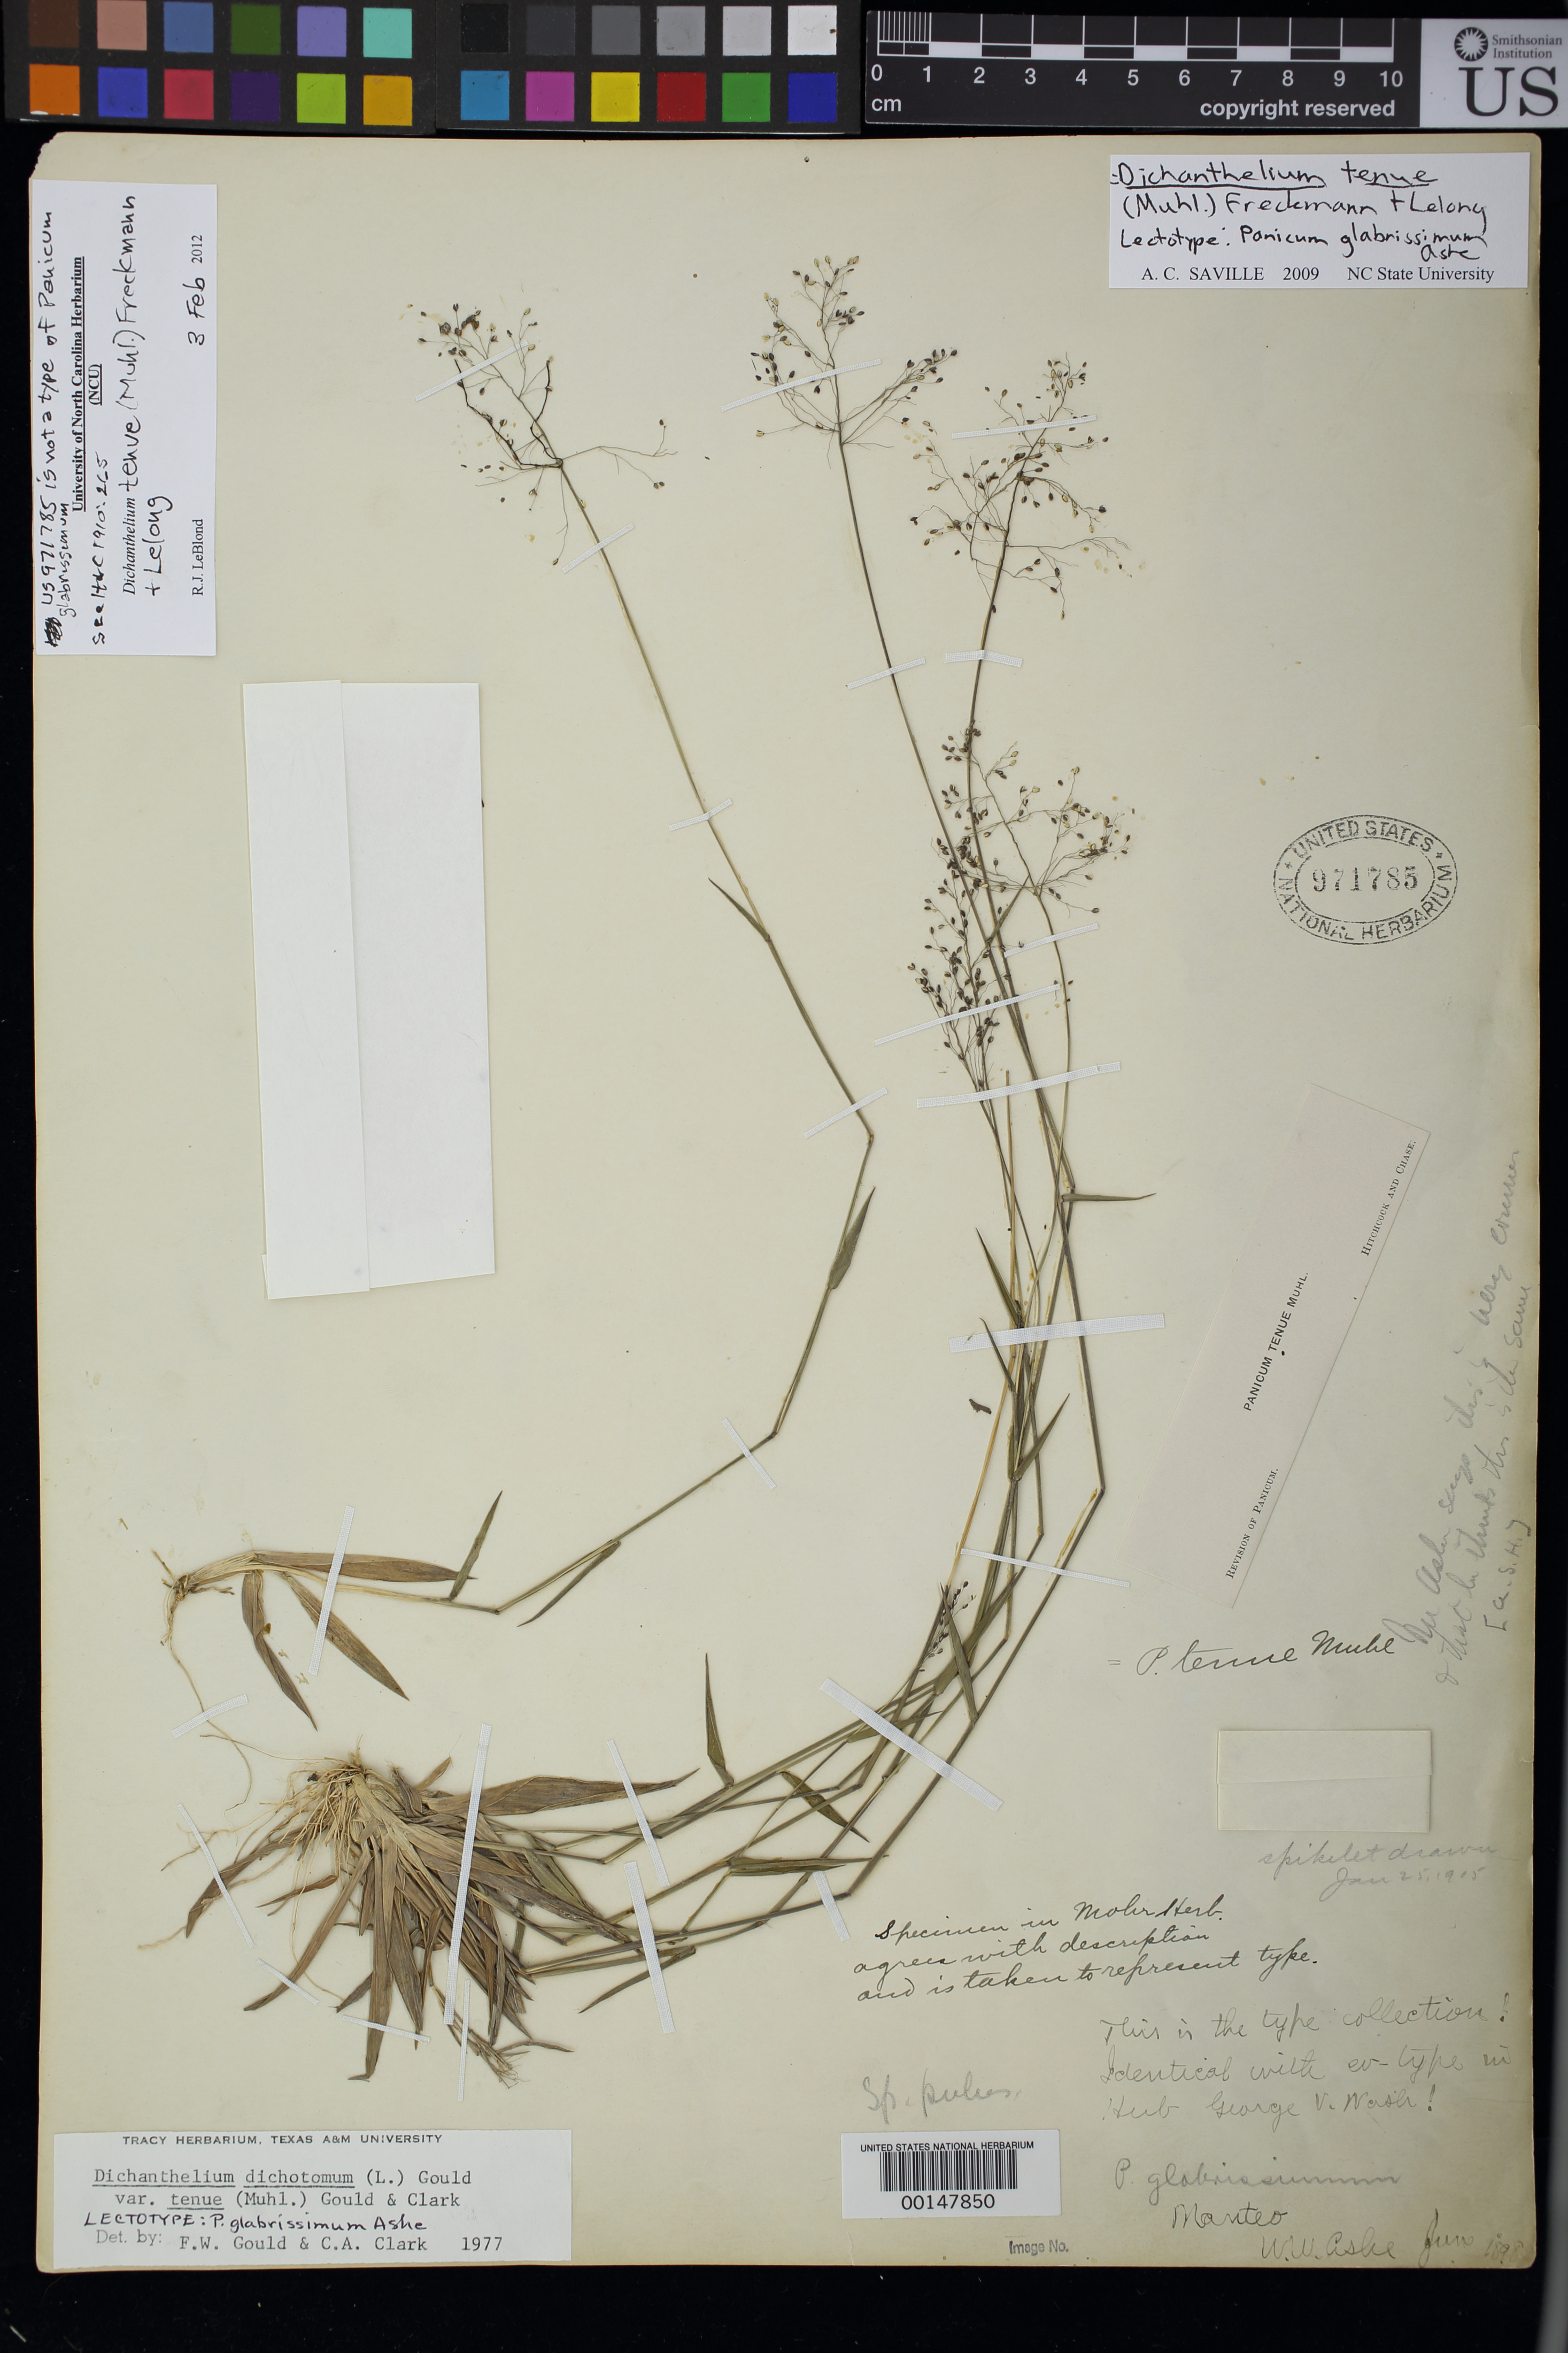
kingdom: Plantae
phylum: Tracheophyta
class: Liliopsida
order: Poales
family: Poaceae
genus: Panicum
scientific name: Panicum glabrissimum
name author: Ashe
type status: Type Collection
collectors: W. W. Ashe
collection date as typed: Jun 1898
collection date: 1898-06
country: United States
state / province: North Carolina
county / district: Dare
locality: Manteo.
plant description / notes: This specimen (USNH 971785) annotated by F.W. Gould & C.A. Clark (1977) and by A.C. Saville (2009) as "lectotype" of Panicum glabrissimum Ashe, apparently in error. As annotated by R.J. Leblond (2012), "US 971785 is not a type of Panicum glabrissimum".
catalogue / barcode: US 971785